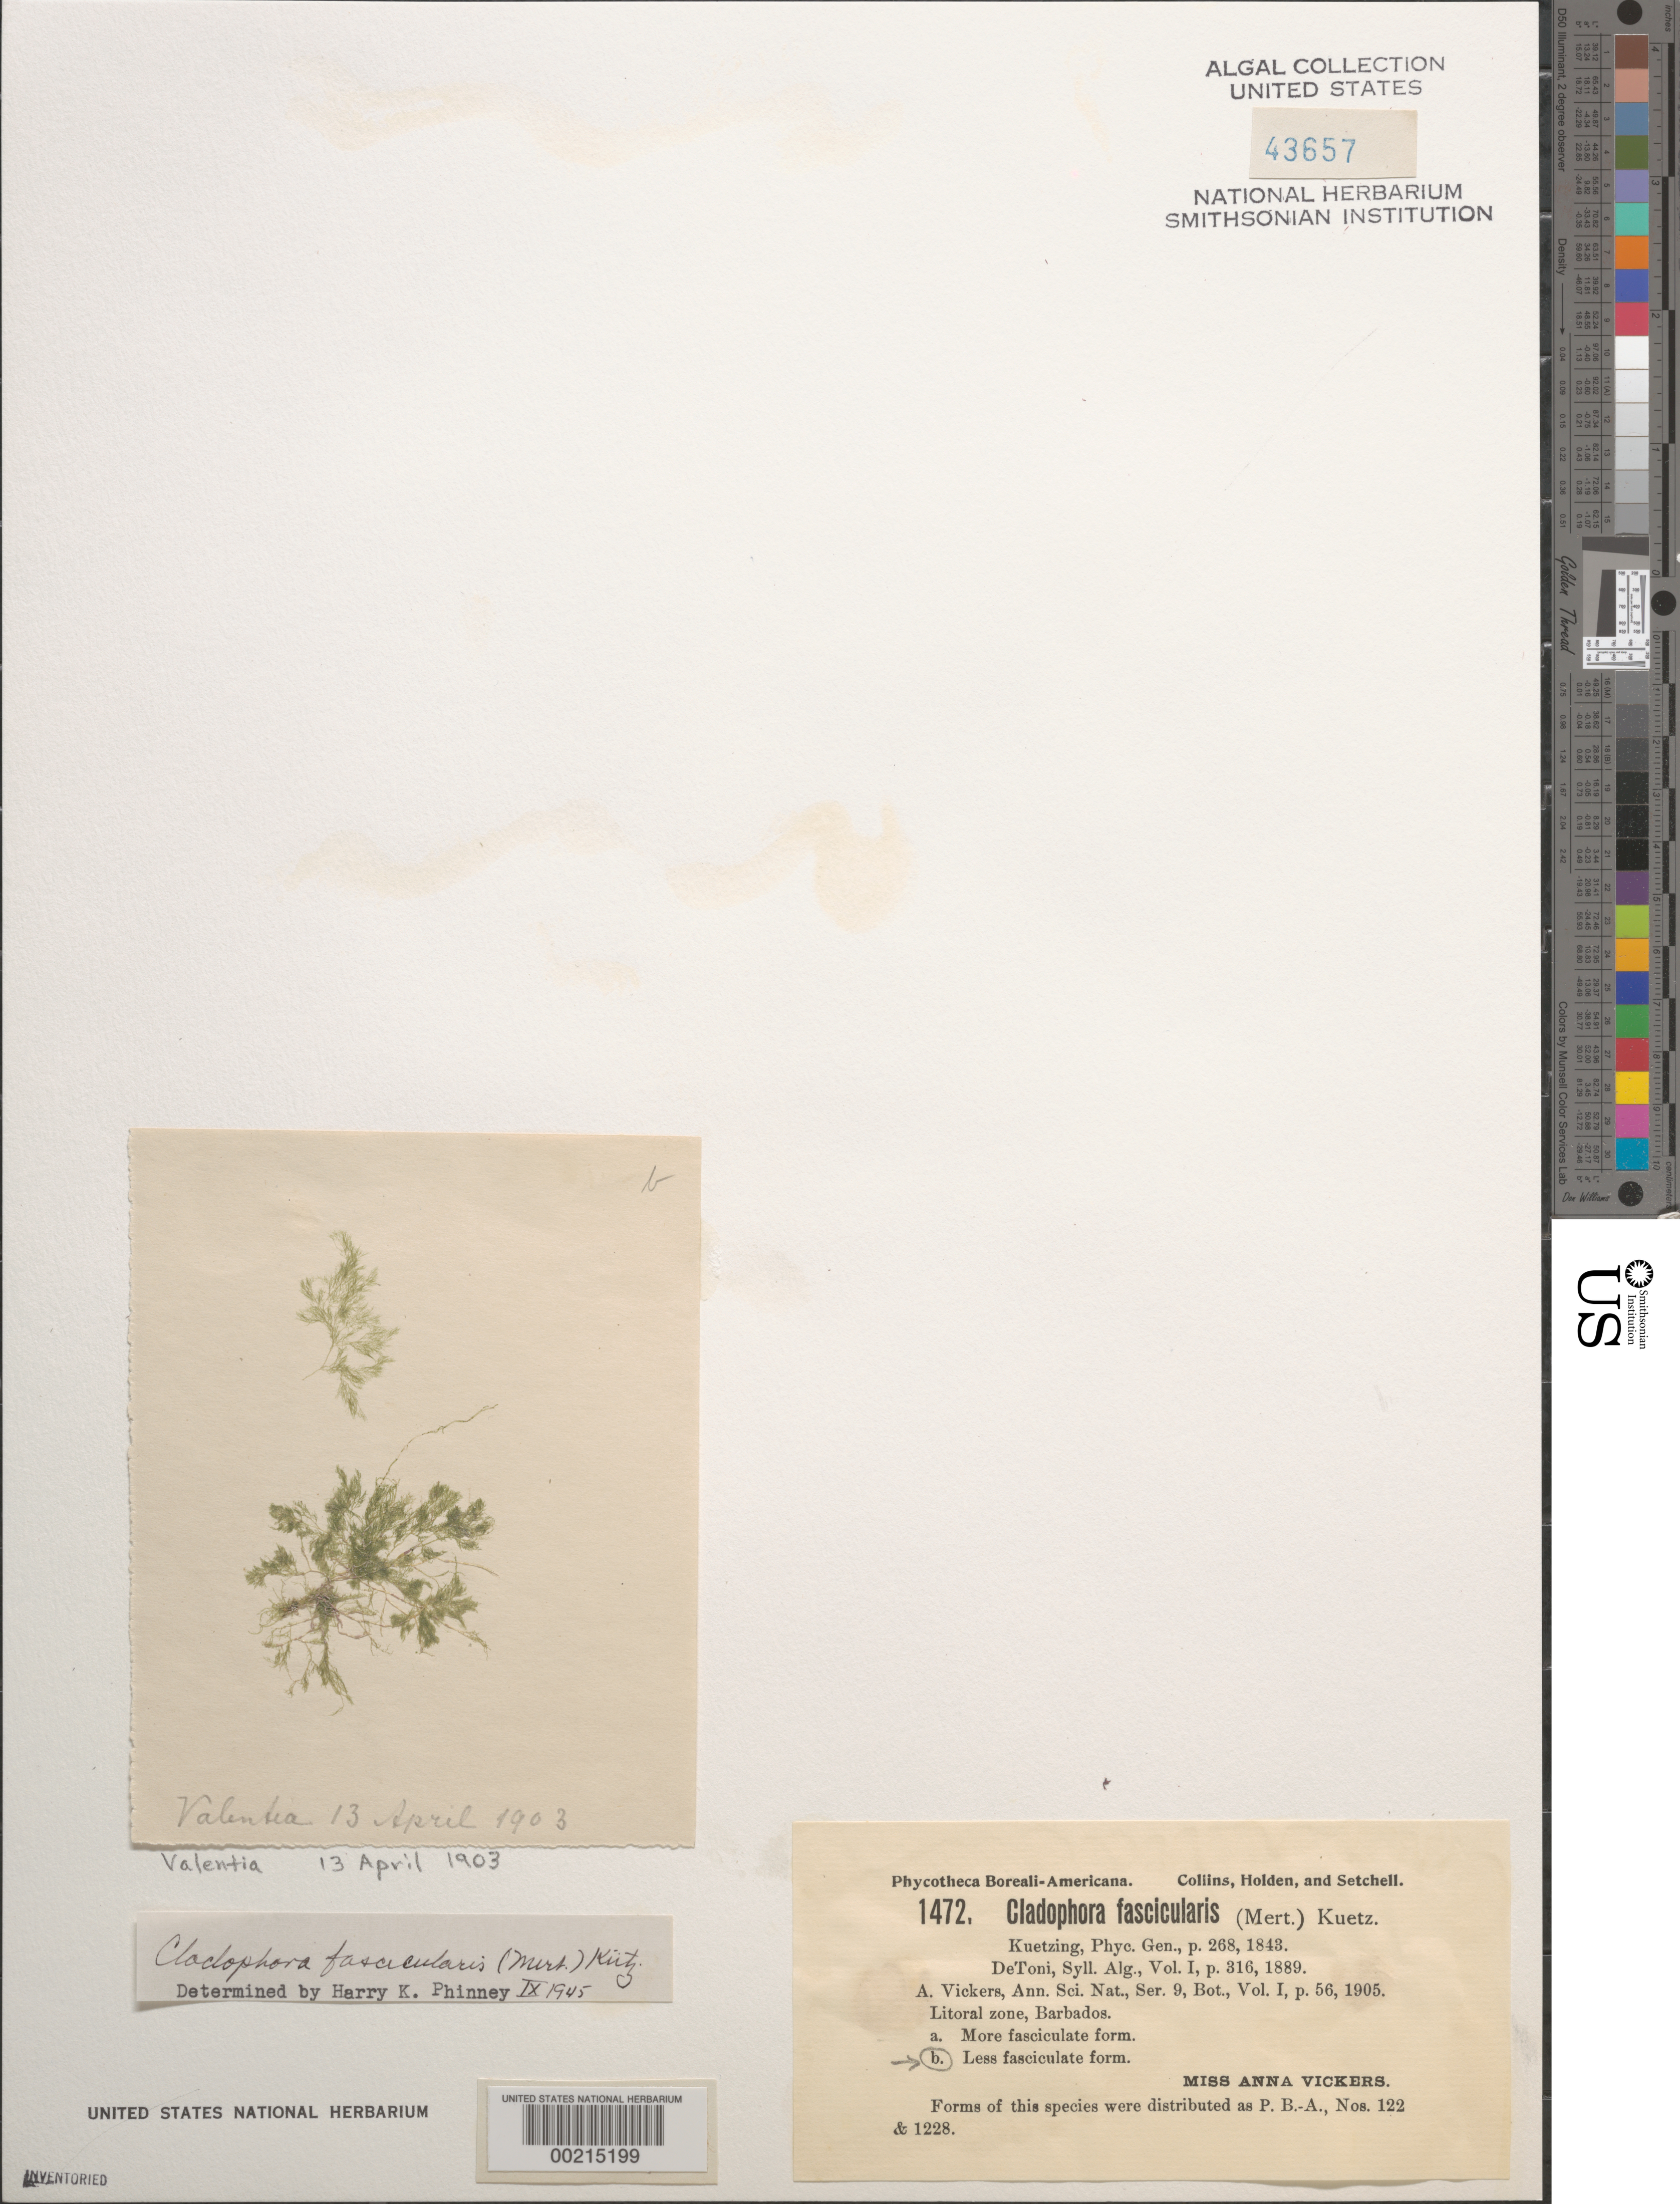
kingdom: Plantae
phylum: Chlorophyta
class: Ulvophyceae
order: Bryopsidales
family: Caulerpaceae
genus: Caulerpa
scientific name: Caulerpa mexicana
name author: Sond. ex Kütz.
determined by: Algae name updating Project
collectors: A. Vickers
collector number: PB-A 1472b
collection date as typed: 13 Apr 1903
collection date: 1903-04-13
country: Barbados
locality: Valentia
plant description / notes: Collins, Holden & Setchell, Phycotheca Boreali-Americana; data from specimen rather than from label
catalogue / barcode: US 43657